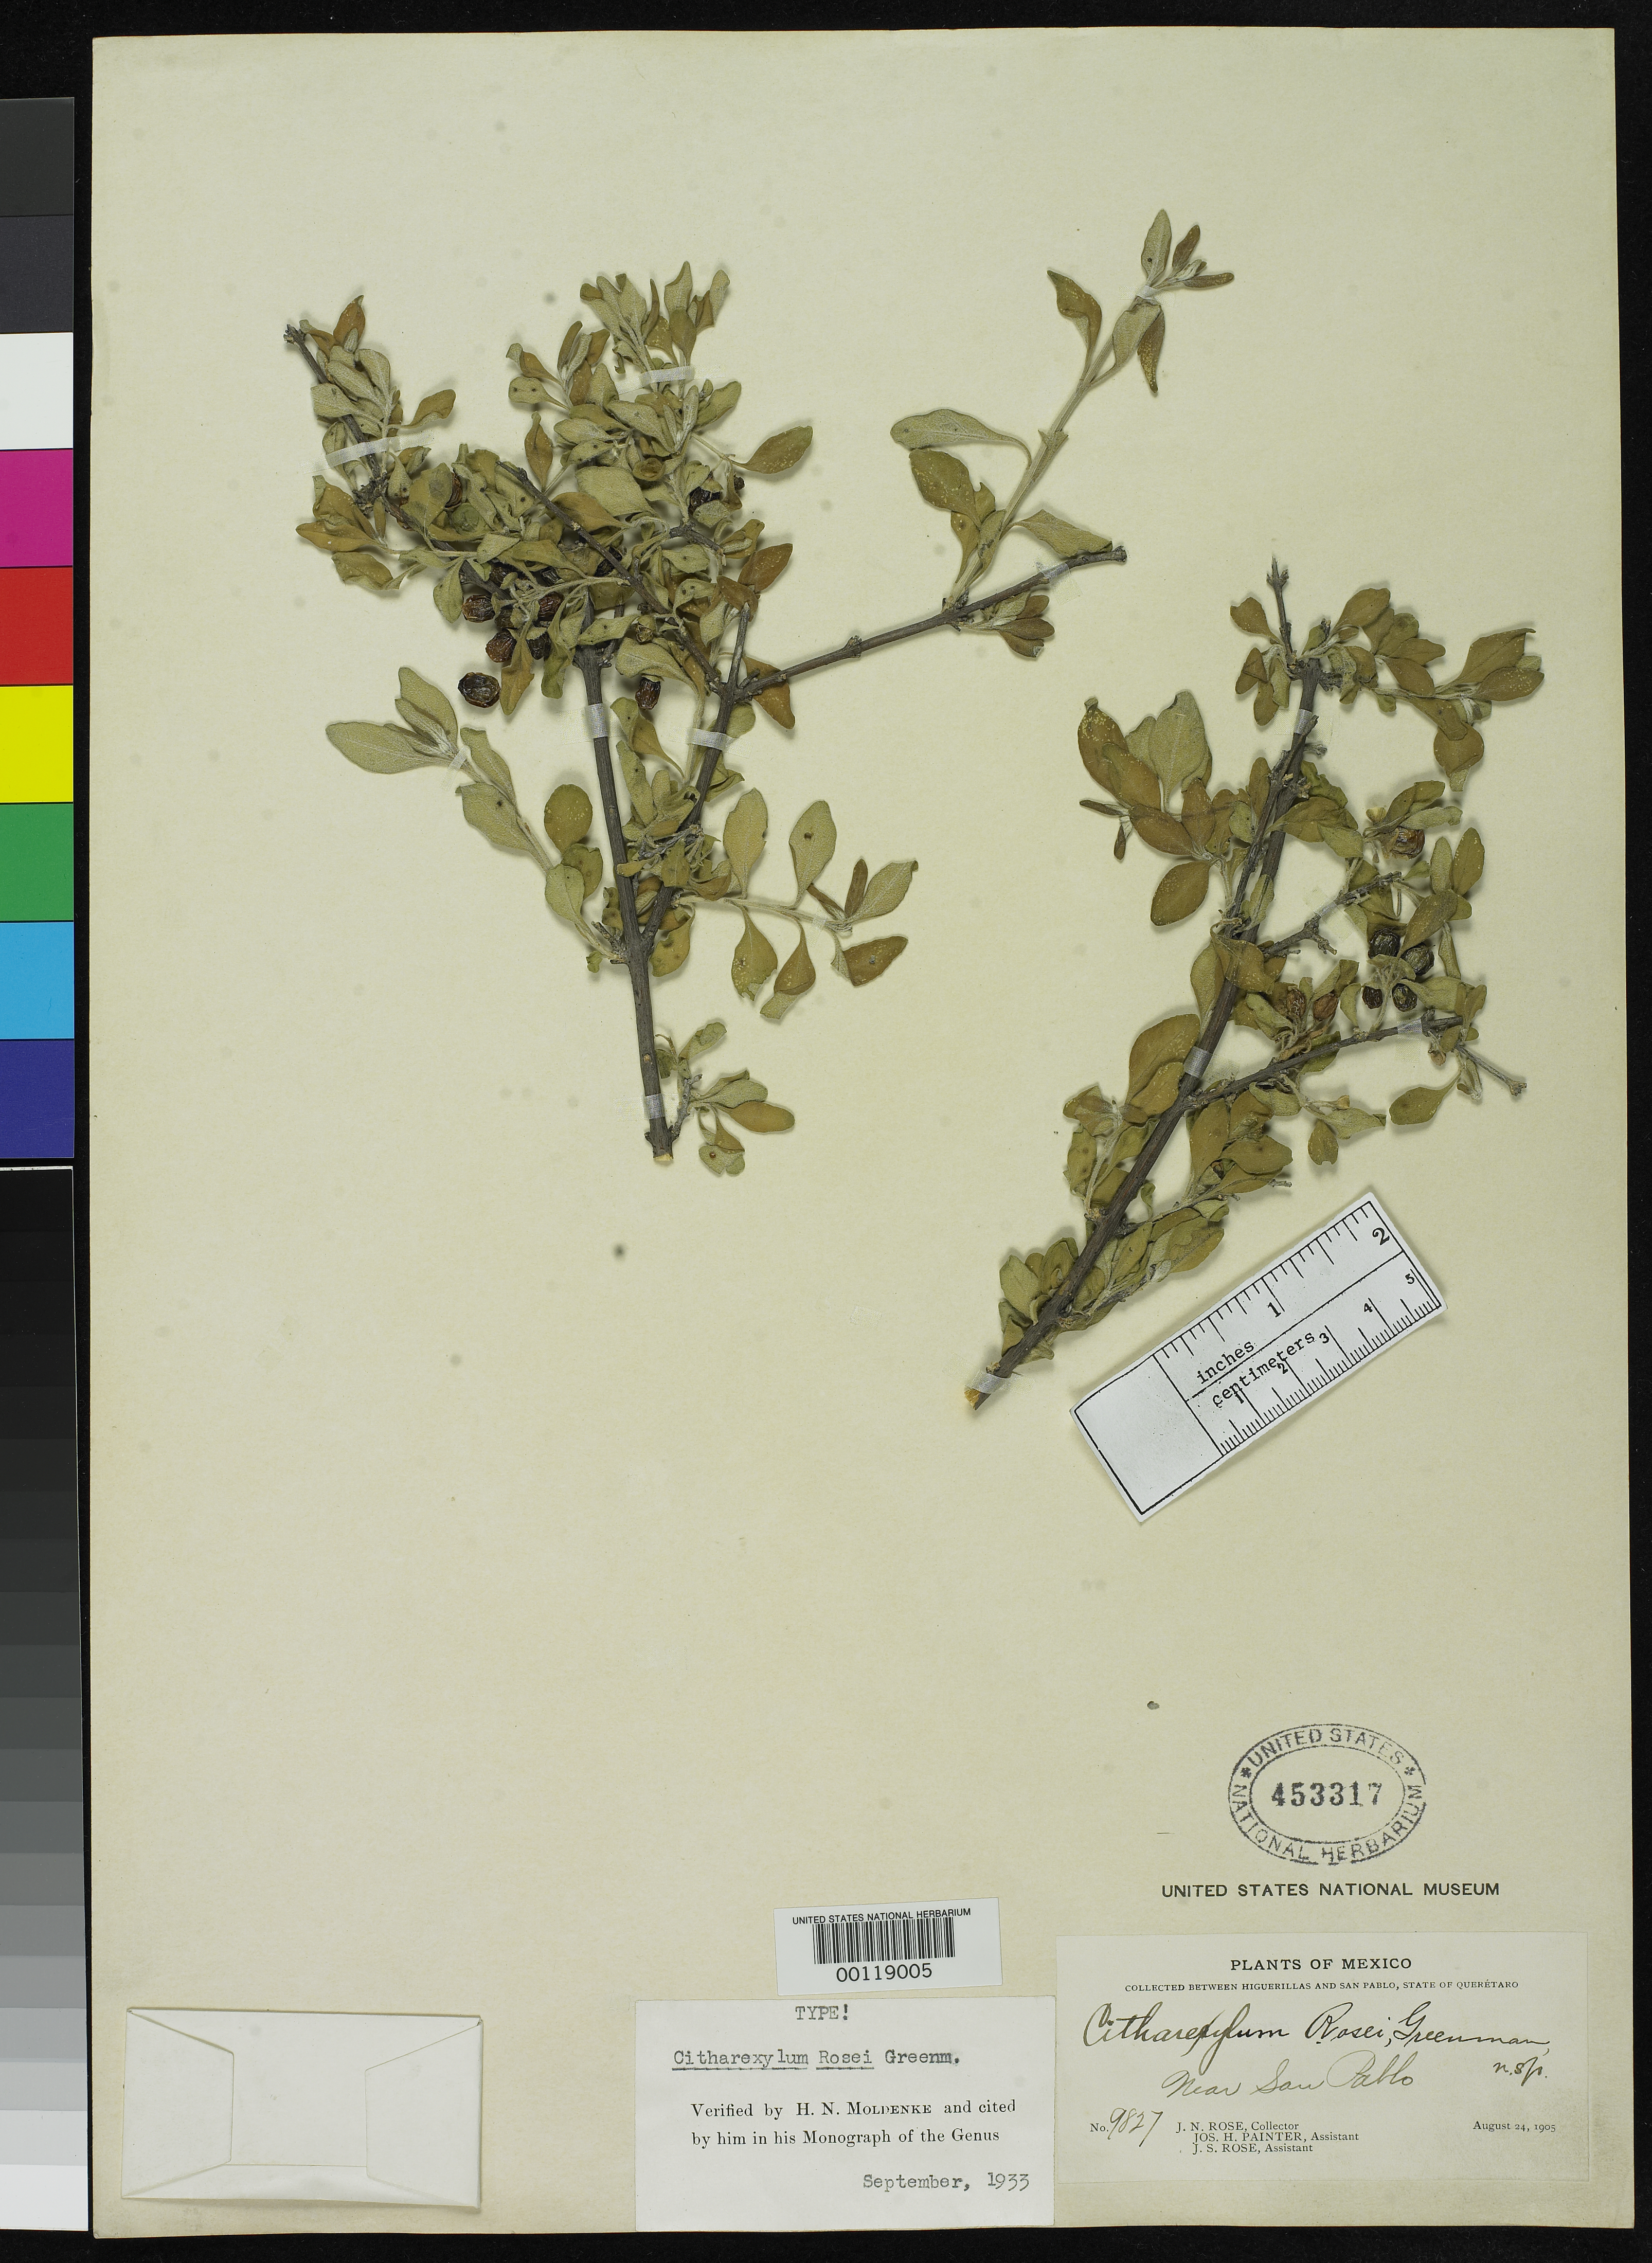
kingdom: Plantae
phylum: Tracheophyta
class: Magnoliopsida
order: Lamiales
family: Verbenaceae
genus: Citharexylum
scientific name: Citharexylum rosei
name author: Greenm.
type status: Lectotype; Type Collection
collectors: J. N. Rose, J. H. Painter & J. S. Rose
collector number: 9827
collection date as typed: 24 Aug 1905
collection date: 1905-08-24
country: Mexico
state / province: Querétaro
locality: Between Higuerillas and San Pablo.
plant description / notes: Protologue cites single collection but two herbaria (F & US); effectively lectotypified by Moldenke by annotating and citing the US duplicate as "type".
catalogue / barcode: US 453317